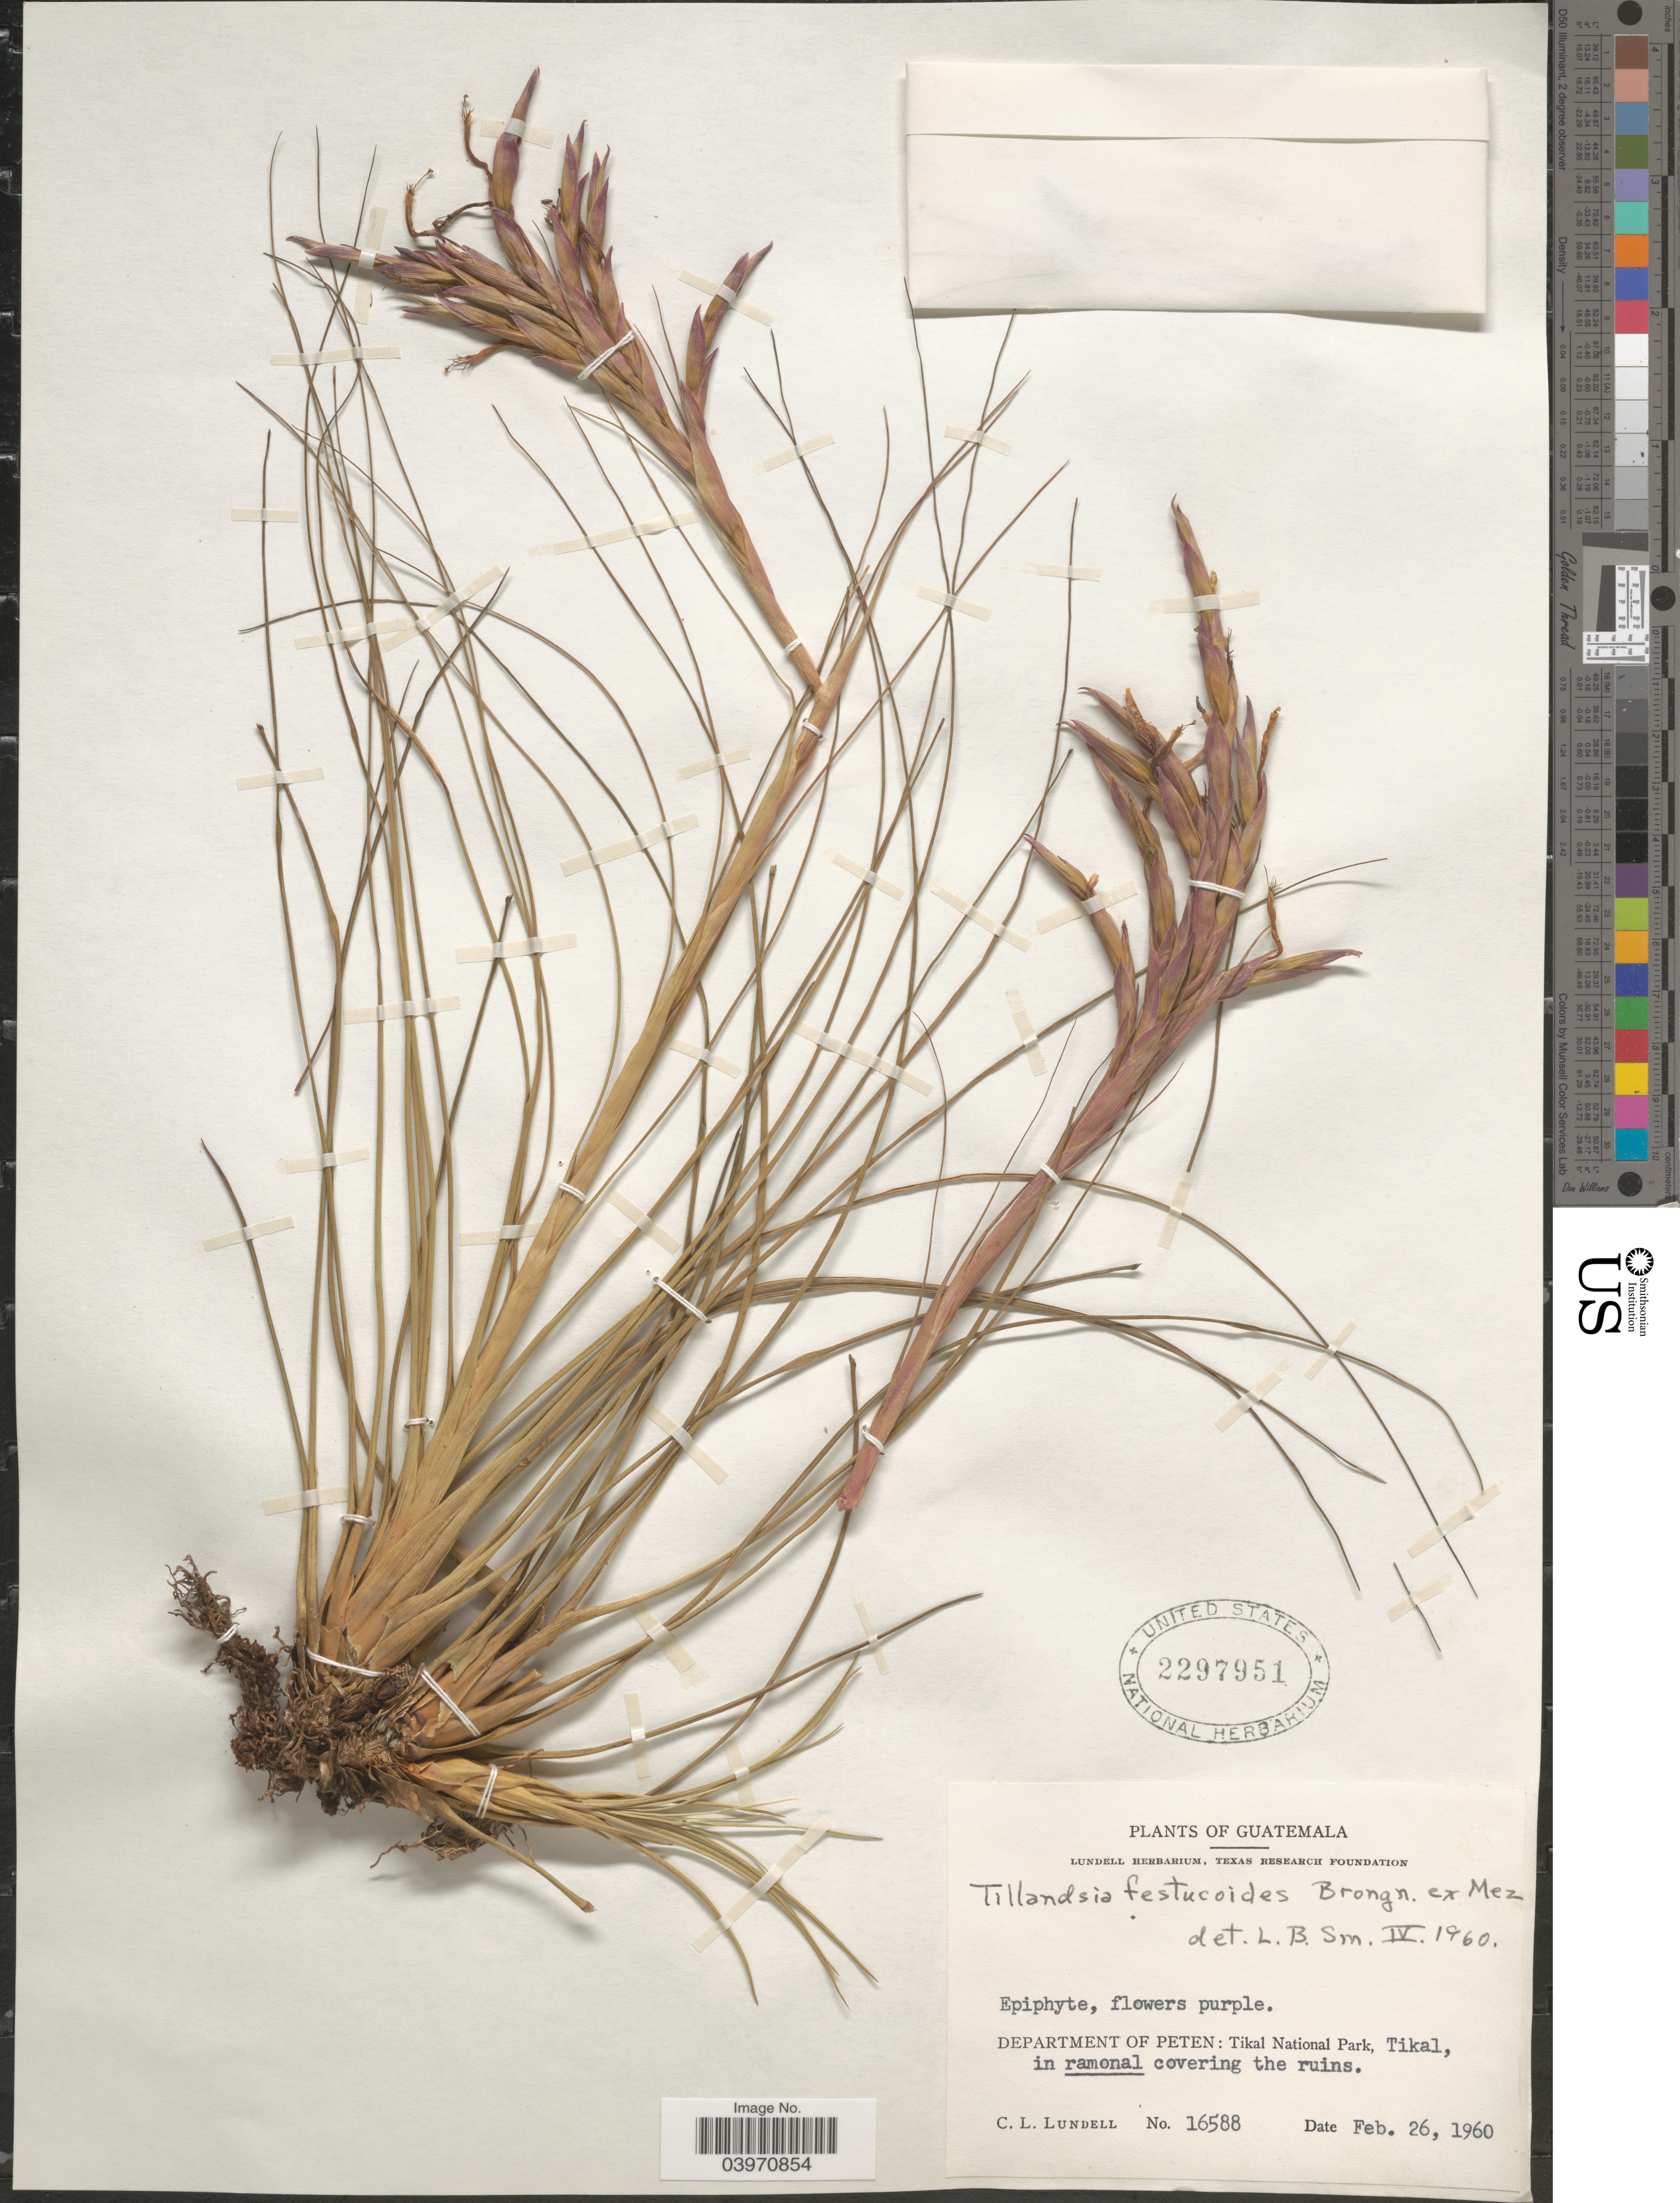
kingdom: Plantae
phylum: Tracheophyta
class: Liliopsida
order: Poales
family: Bromeliaceae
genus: Tillandsia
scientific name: Tillandsia festucoides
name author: Brongn. ex Mez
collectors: C. L. Lundell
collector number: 16588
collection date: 1960-02-26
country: Guatemala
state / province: El Peten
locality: Department of Peten: Tikal National Park, Tikal.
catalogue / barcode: US 2297951